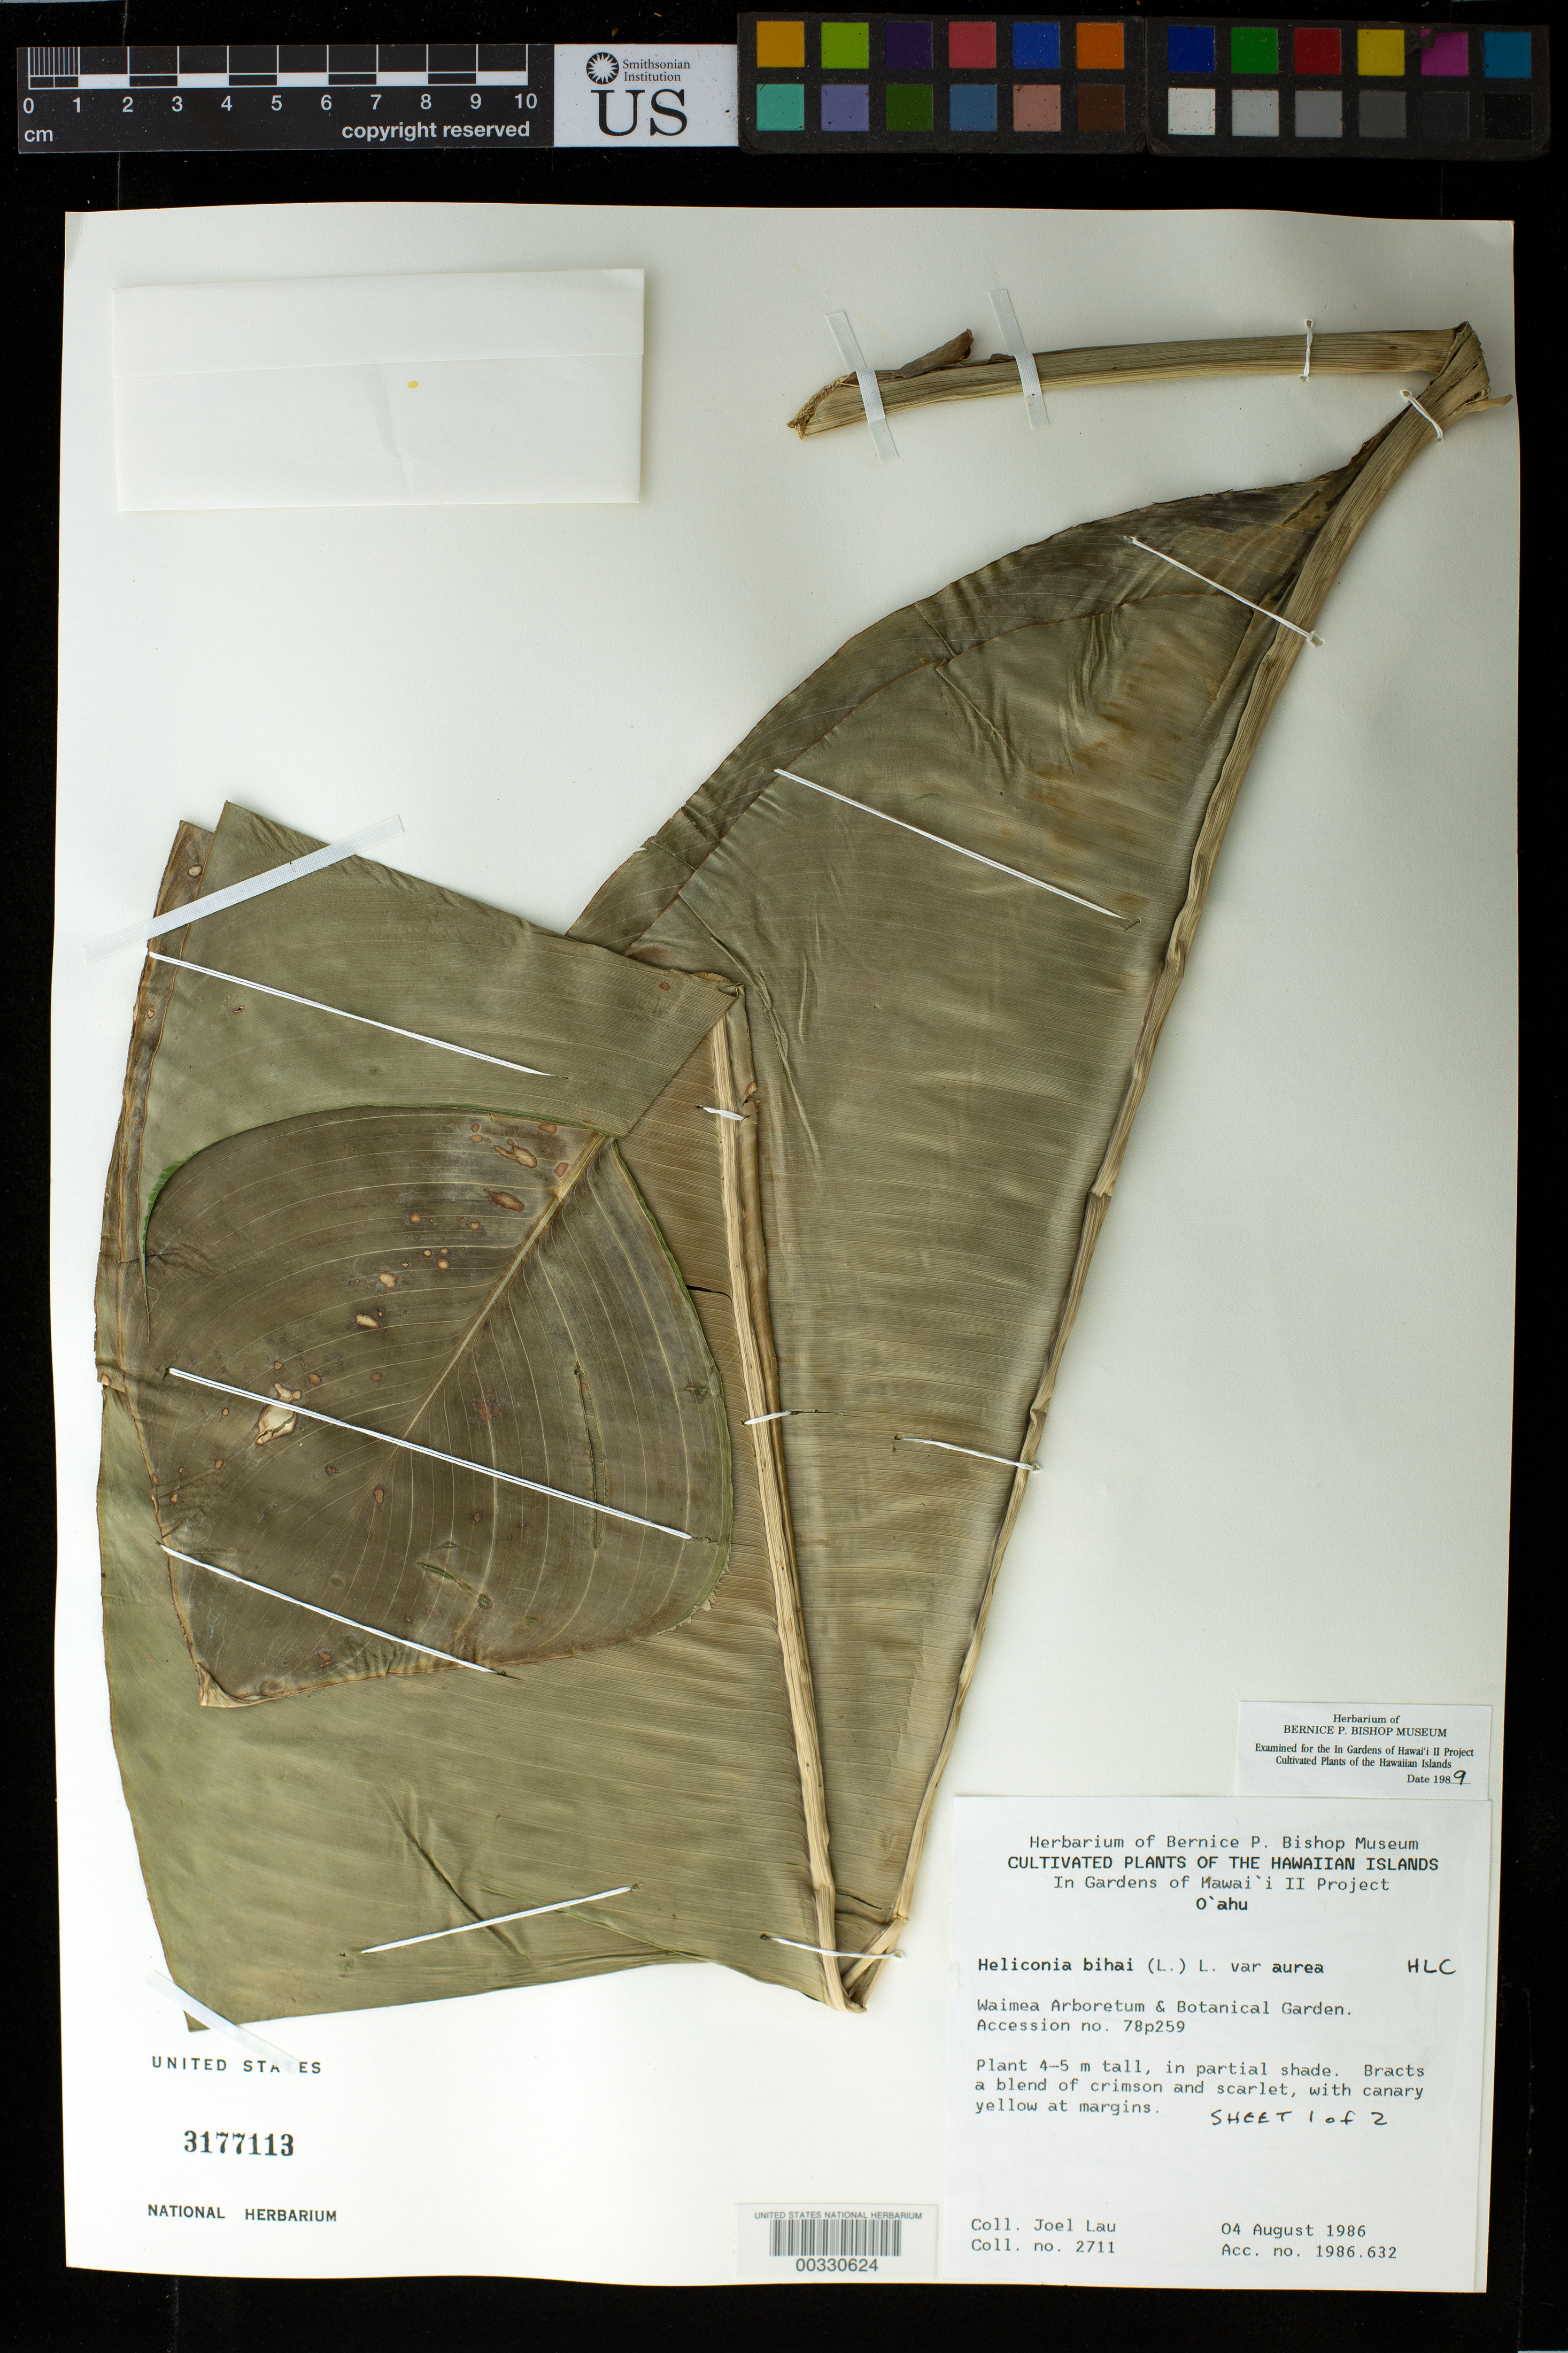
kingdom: Plantae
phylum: Tracheophyta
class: Liliopsida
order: Zingiberales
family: Heliconiaceae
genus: Heliconia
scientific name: Heliconia bihai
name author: (L.) L.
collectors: J. Lau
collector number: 2711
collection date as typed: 04 Aug 1986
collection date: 1986-08-04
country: United States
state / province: Florida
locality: Southern Florida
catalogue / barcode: US 3177113